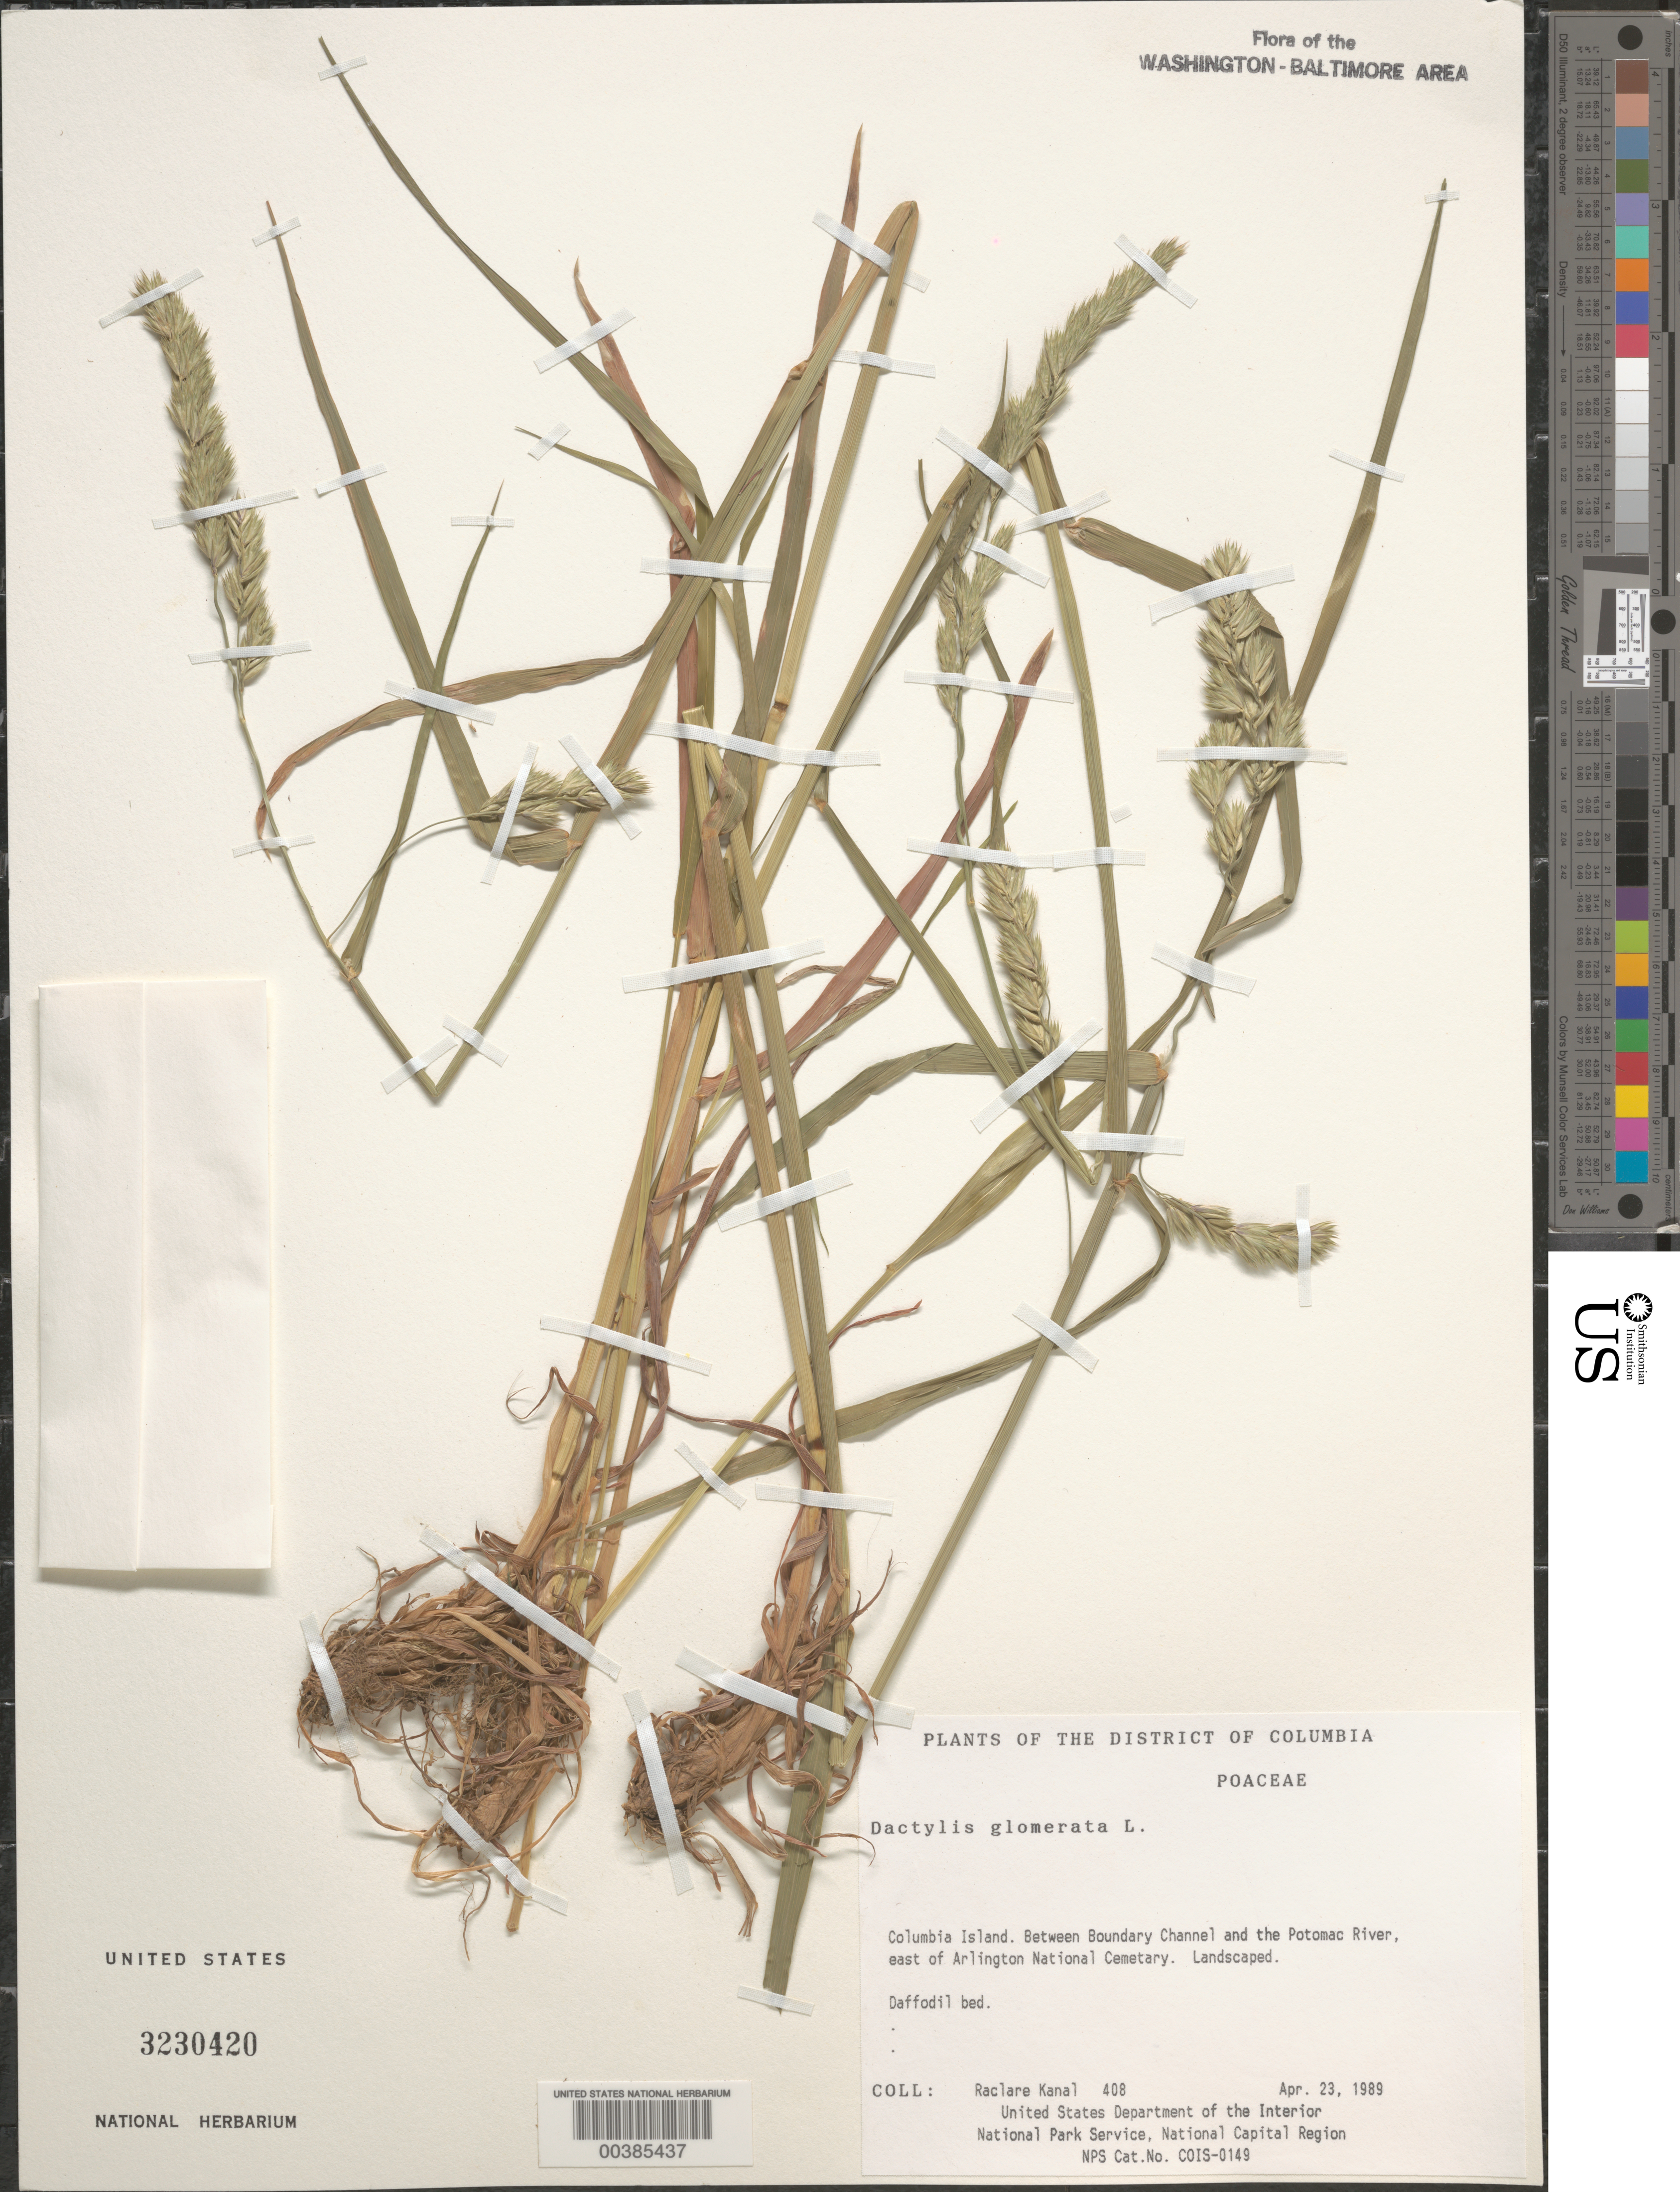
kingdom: Plantae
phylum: Tracheophyta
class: Liliopsida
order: Poales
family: Poaceae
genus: Dactylis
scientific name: Dactylis glomerata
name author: L.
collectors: R. Kanal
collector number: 408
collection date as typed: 23 Apr 1989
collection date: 1989-04-23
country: United States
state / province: District of Columbia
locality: Columbia Island, between Boundary Channel and the Potomac River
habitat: Landscaped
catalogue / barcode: US 3230420